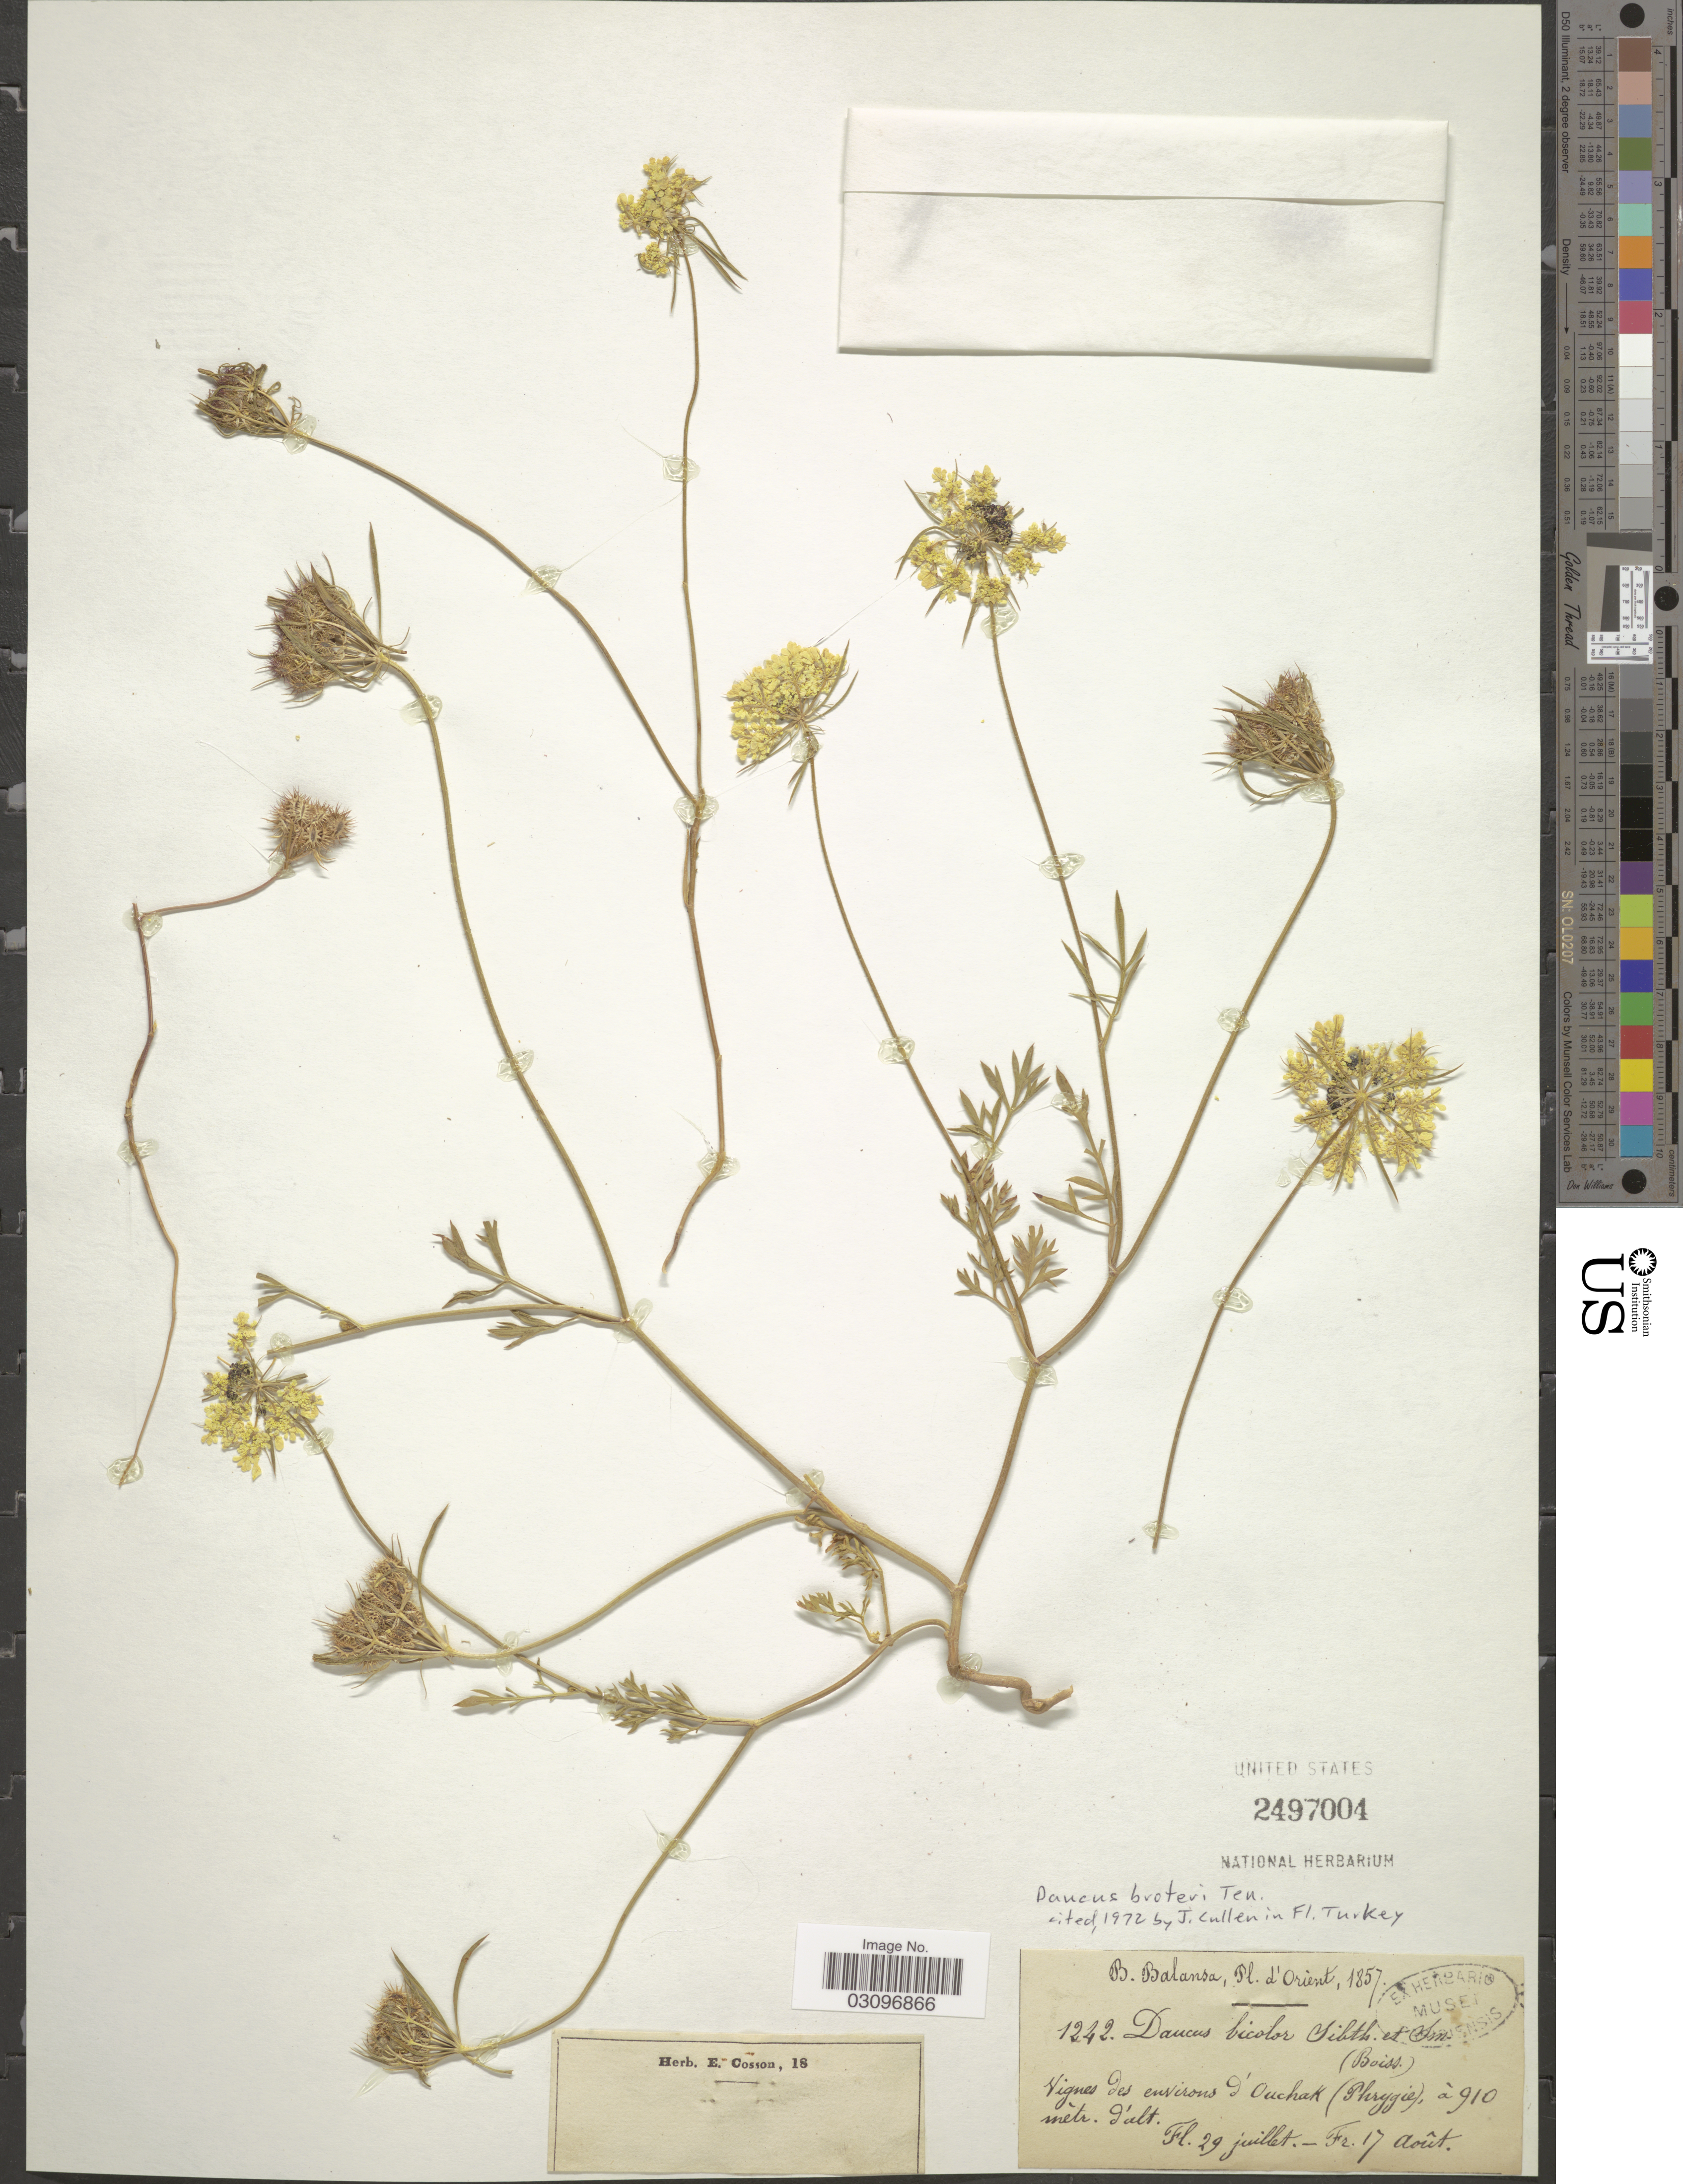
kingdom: Plantae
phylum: Tracheophyta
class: Magnoliopsida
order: Apiales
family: Apiaceae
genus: Daucus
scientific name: Daucus broteroi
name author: Ten.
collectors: B. Balansa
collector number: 1242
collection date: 1857-07-29/1857-08-17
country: Turkey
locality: Orient. Vignes des environs d'Ouchak (Phrygie).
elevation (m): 910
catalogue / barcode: US 2497004